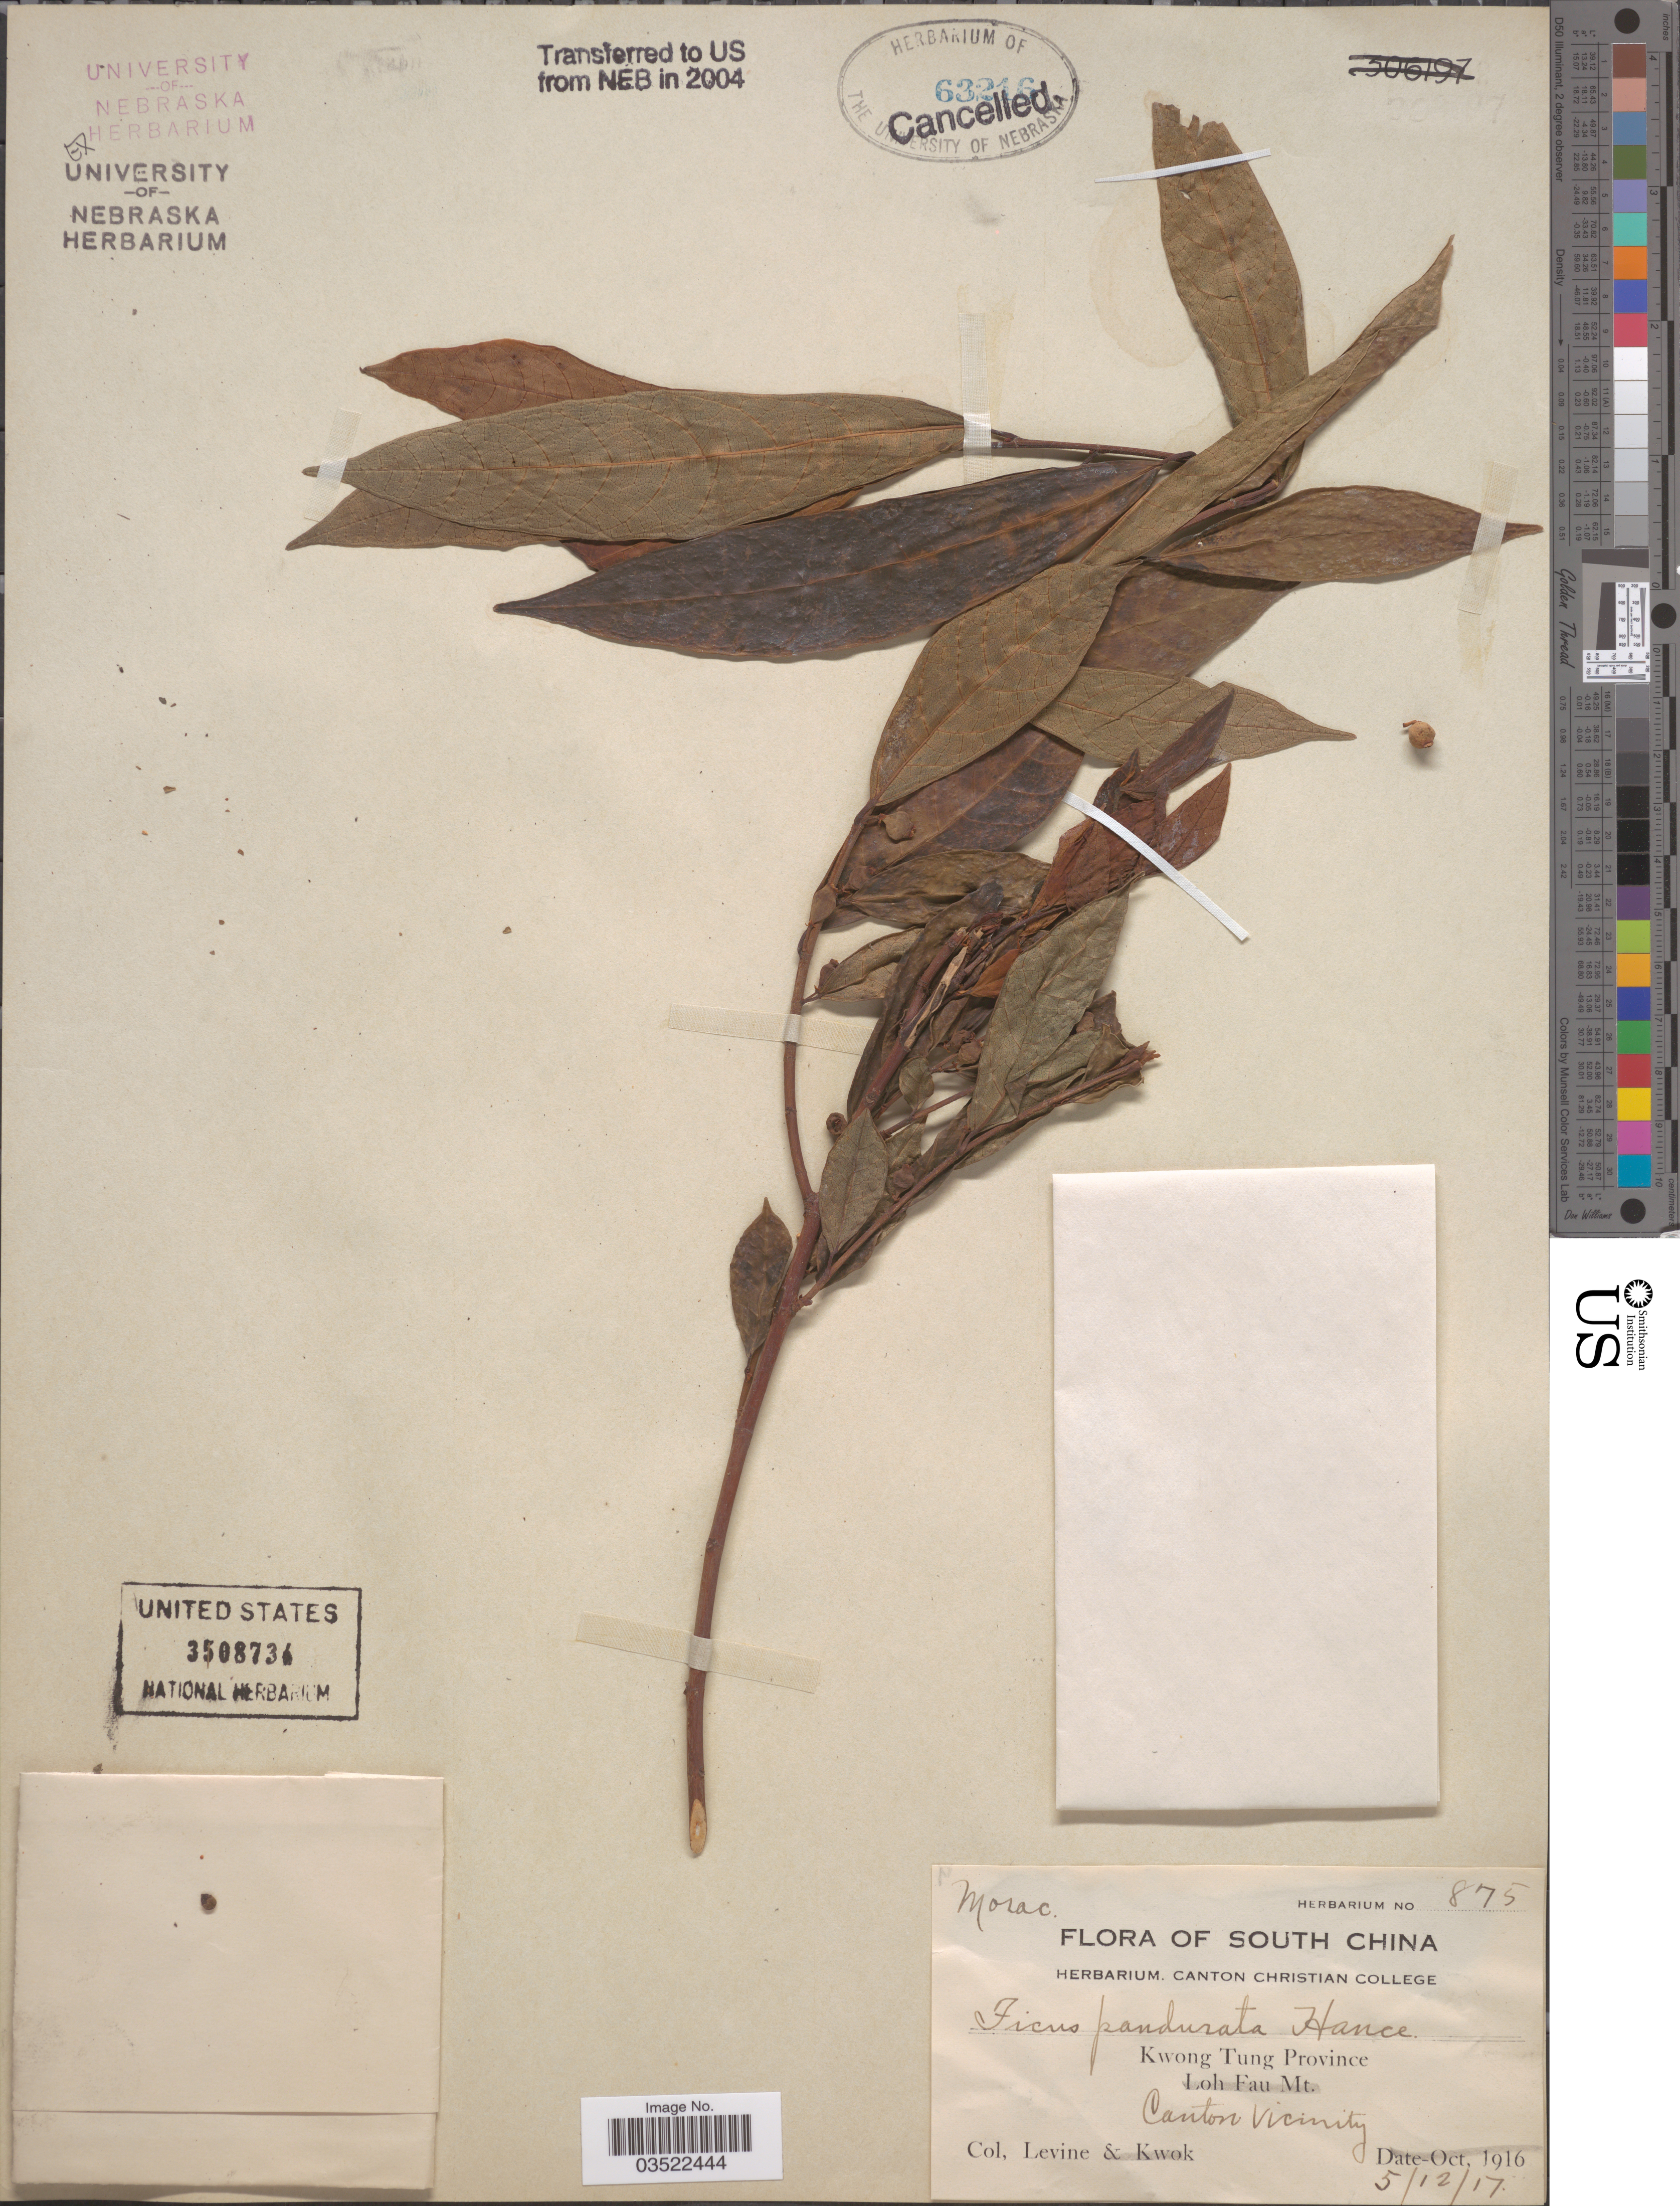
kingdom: Plantae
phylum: Tracheophyta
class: Magnoliopsida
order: Rosales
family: Moraceae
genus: Ficus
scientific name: Ficus pandurata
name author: Hance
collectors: -. Levine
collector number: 875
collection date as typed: Transcribed d/m/y: 12/5/17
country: China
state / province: Guangdong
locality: South China. Kwong Tung Province. Canton Vicinity.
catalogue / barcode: US 3508734